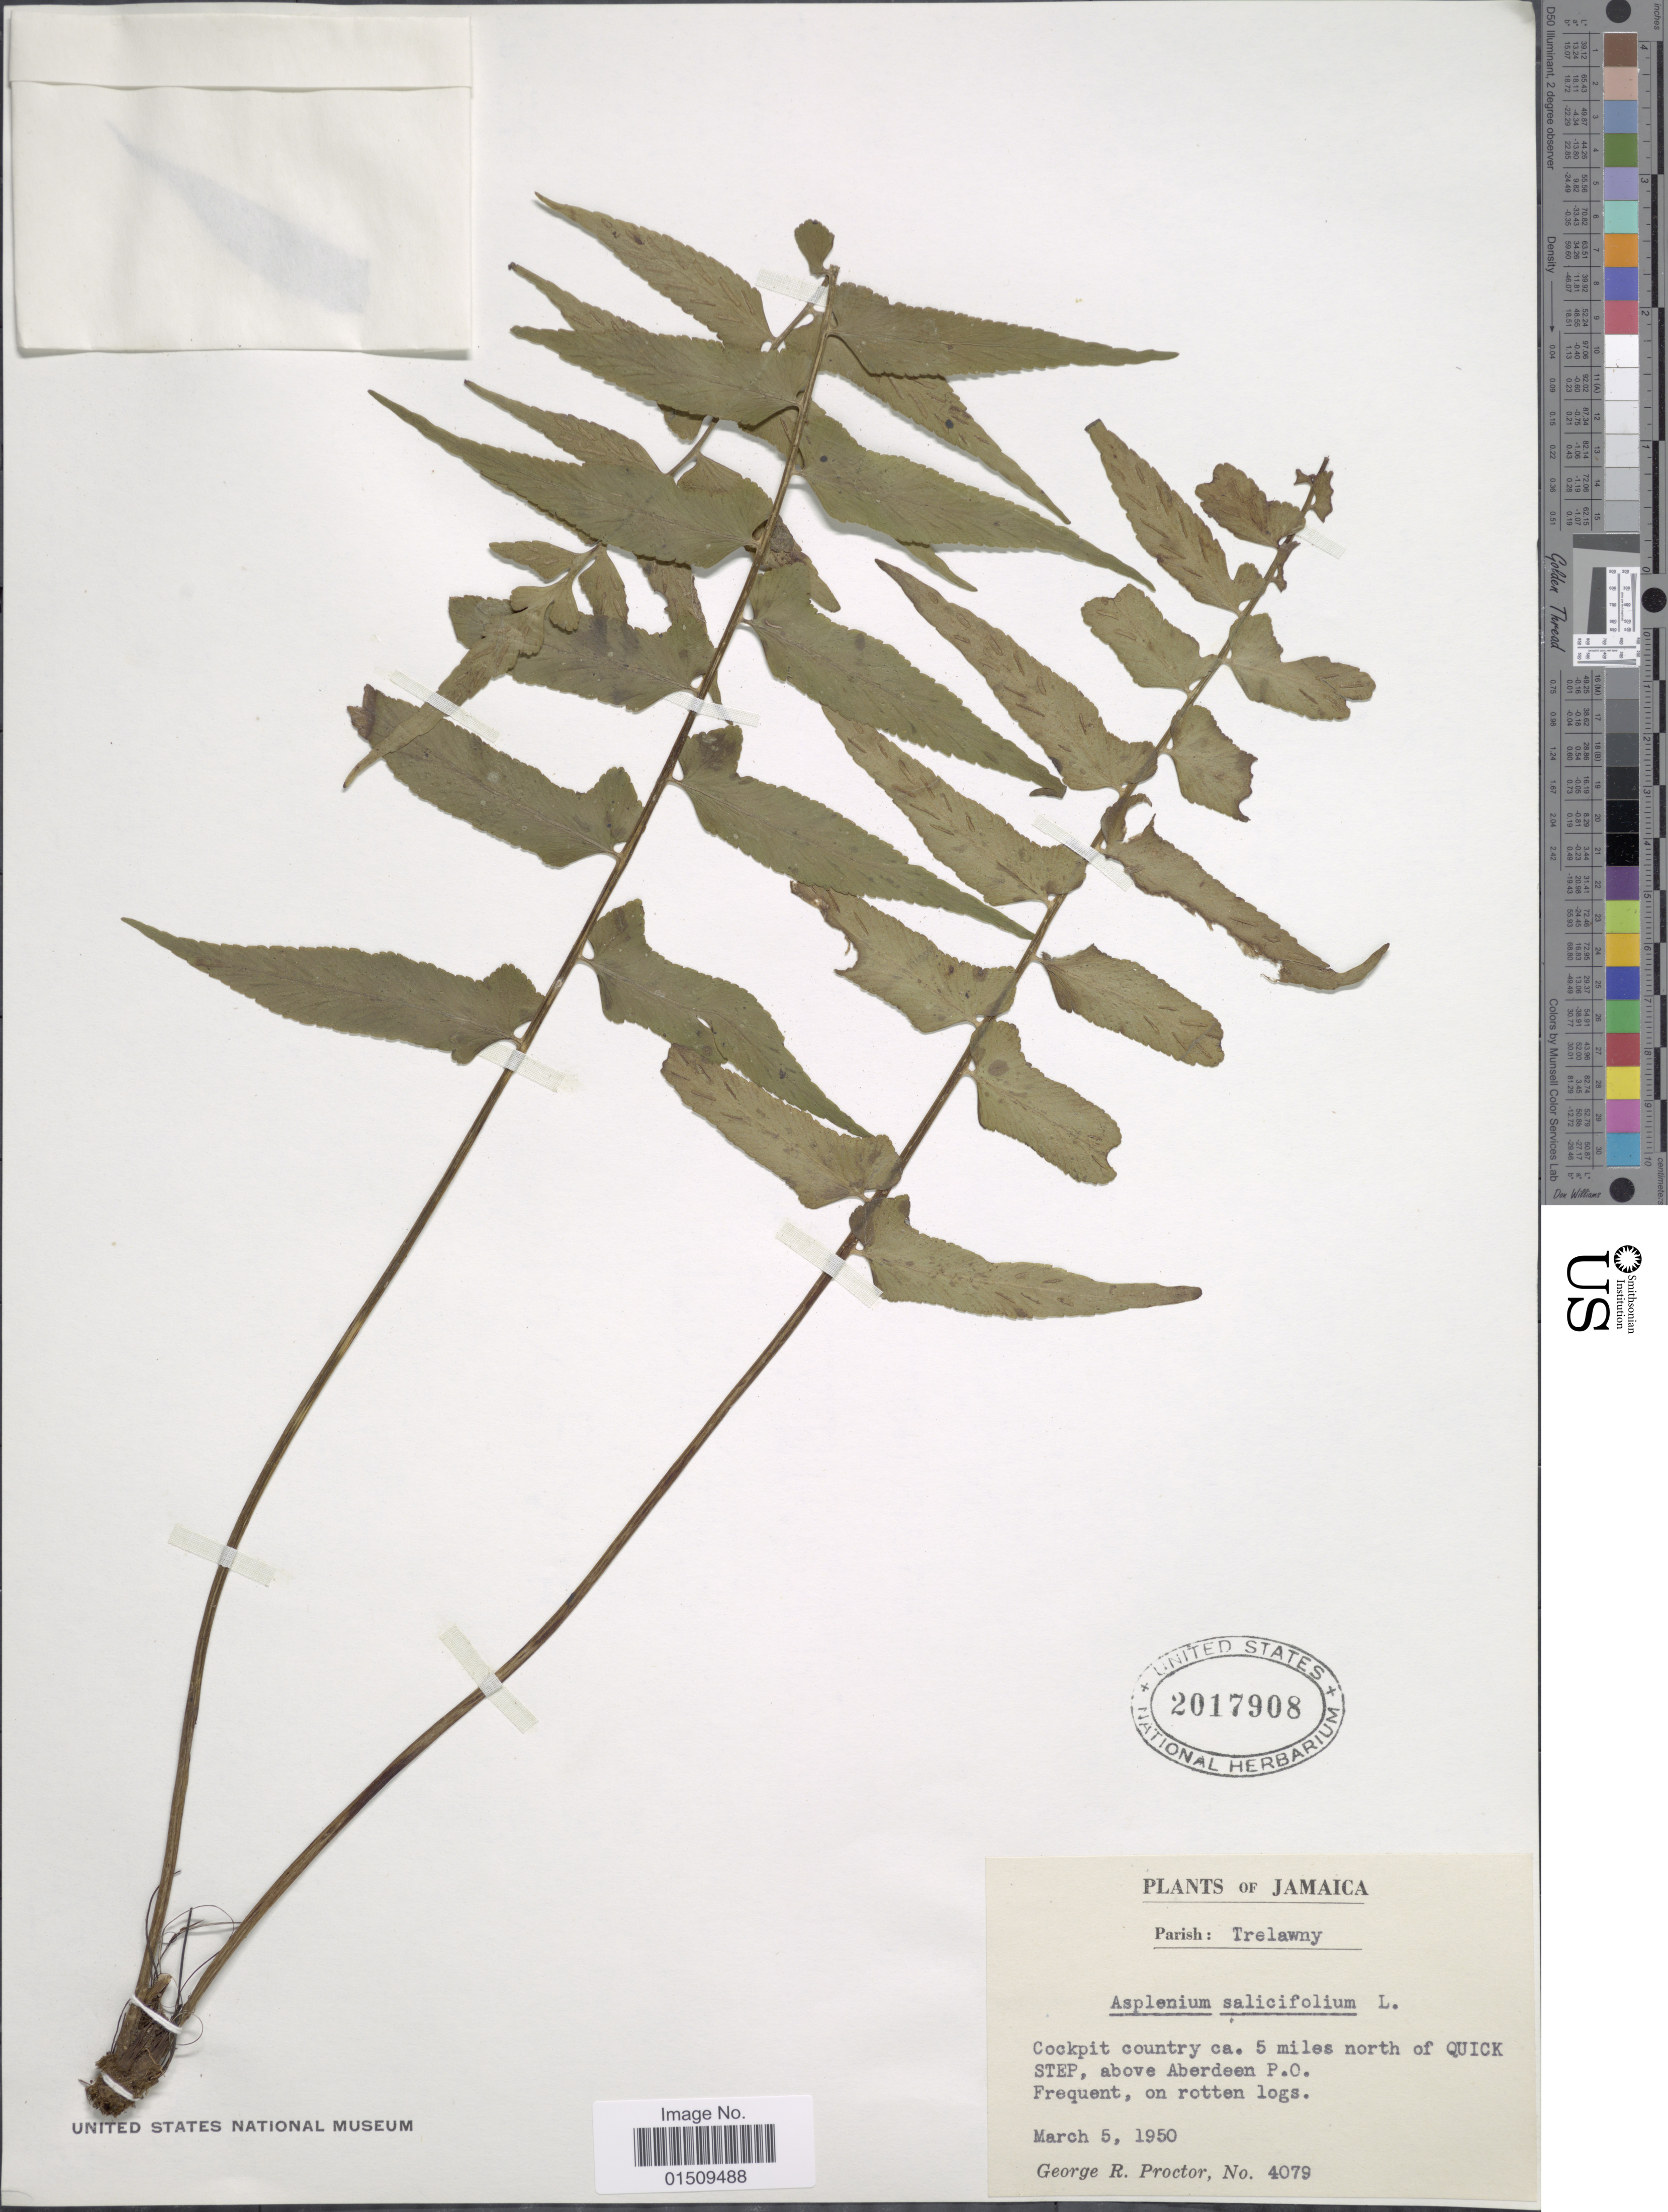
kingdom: Plantae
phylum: Tracheophyta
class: Polypodiopsida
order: Polypodiales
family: Aspleniaceae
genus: Asplenium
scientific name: Asplenium salicifolium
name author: L.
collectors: G. R. Proctor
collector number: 4079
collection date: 1950-03-05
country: Jamaica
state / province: Trelawny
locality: Jamaica, Parish: Trelawny, ca. 5 miles north of Quick step, above Aberdeen P.O.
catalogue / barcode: US 2017908